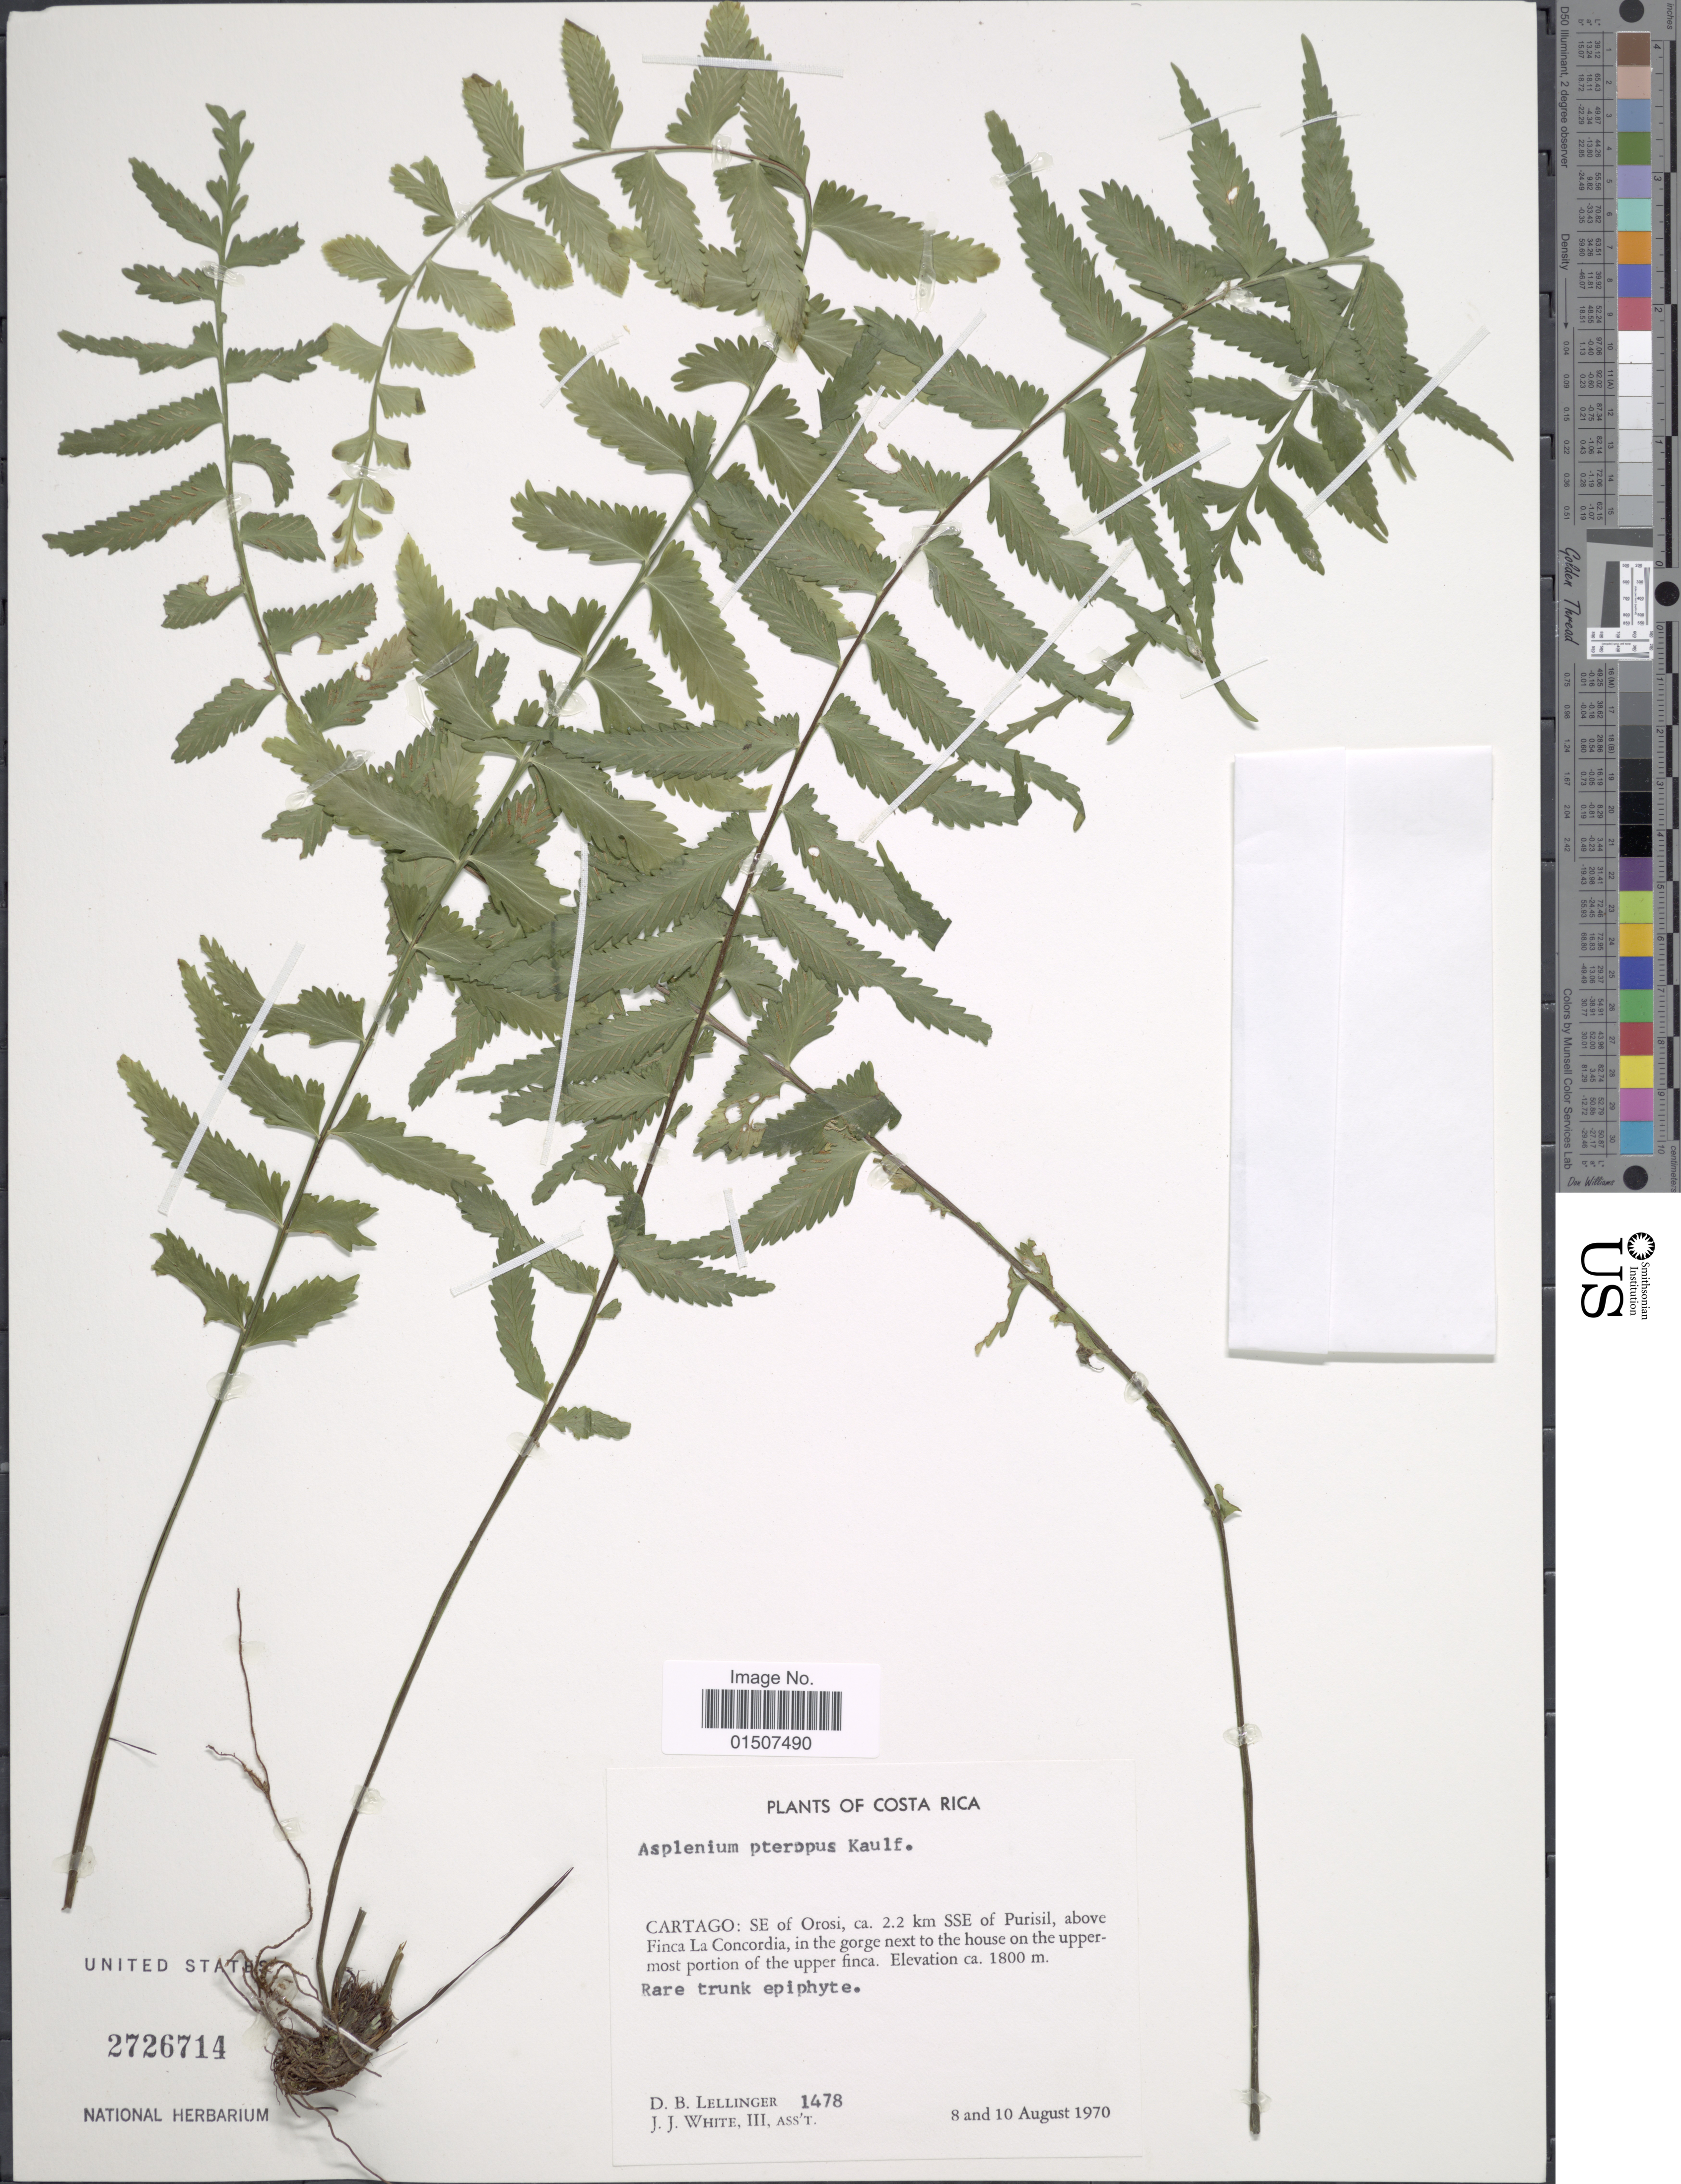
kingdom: Plantae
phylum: Tracheophyta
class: Polypodiopsida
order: Polypodiales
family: Aspleniaceae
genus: Asplenium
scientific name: Asplenium pululahuae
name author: Sodiro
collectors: J. J. White III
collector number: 1478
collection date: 1970-08-08/1970-08-10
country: Costa Rica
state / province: Cartago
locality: Cartago: SE of Orosi, ca. 2.2 km SSE of Purisil, above Finca la Concordia, in the gorge next to the house on the uppermost portion of the upper finca.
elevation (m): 1800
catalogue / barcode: US 2726714